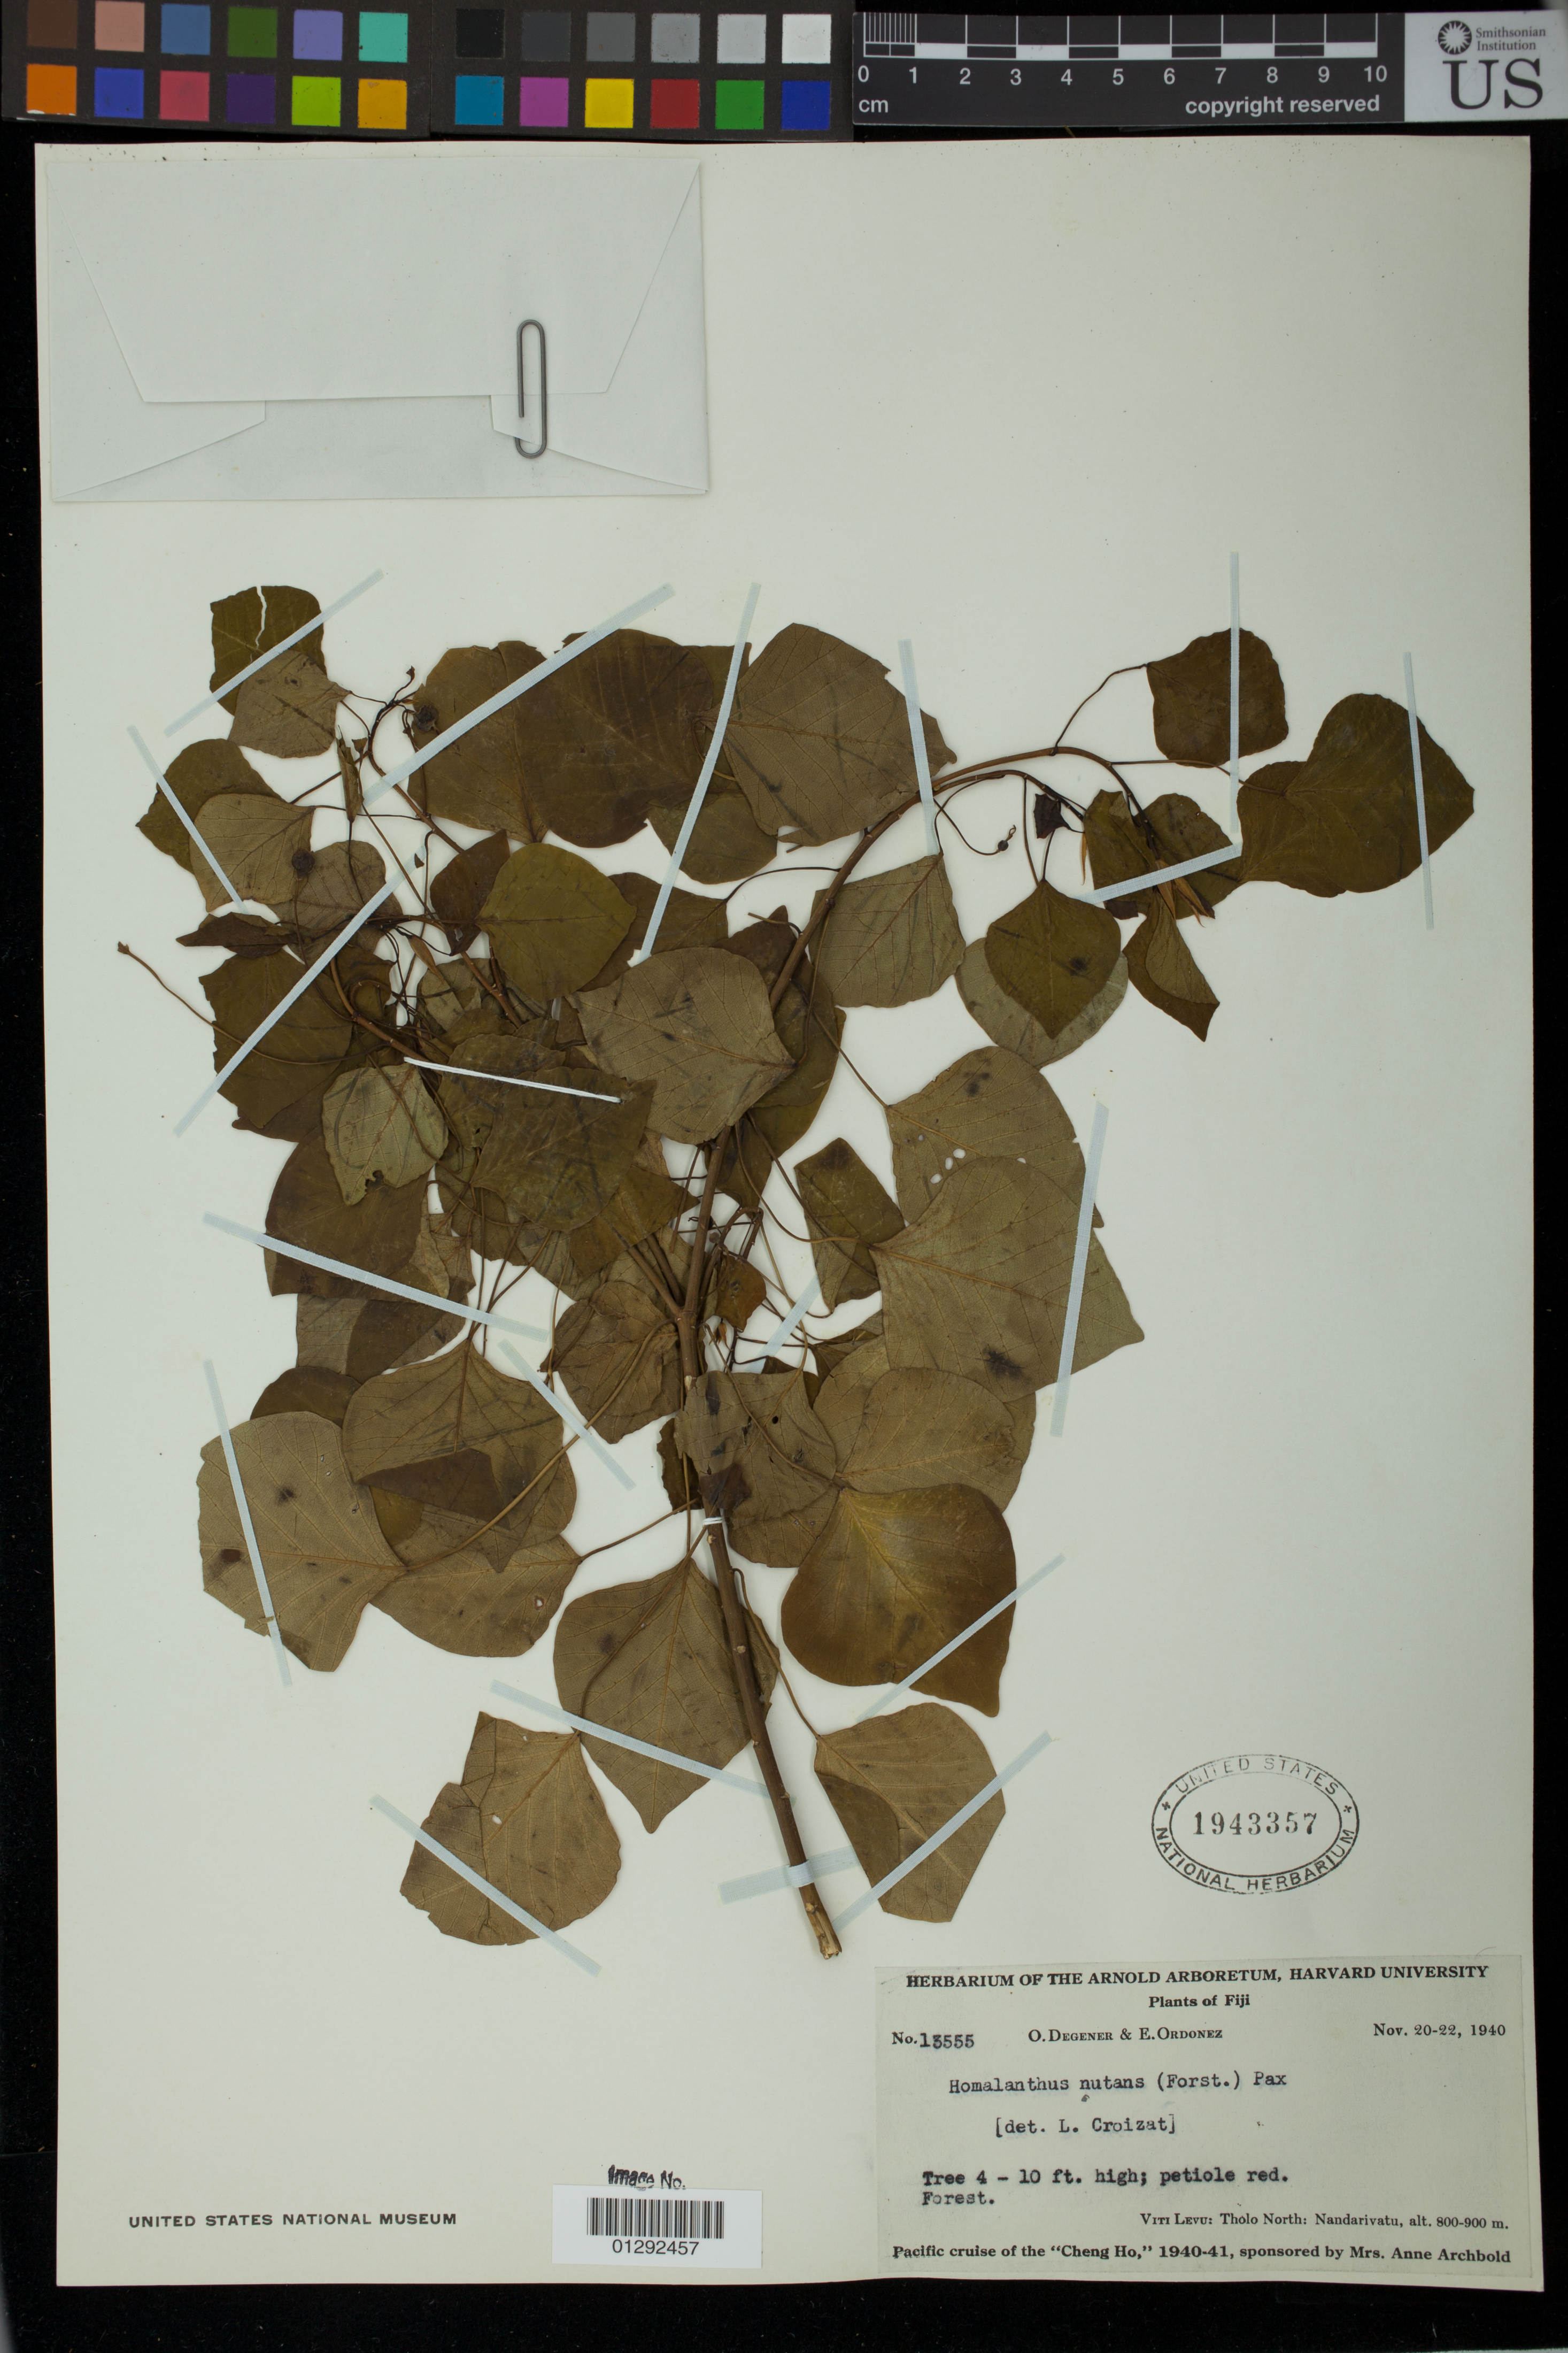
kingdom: Plantae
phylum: Tracheophyta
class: Magnoliopsida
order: Malpighiales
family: Euphorbiaceae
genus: Homalanthus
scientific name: Homalanthus nutans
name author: (G. Forst.) Guill.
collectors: O. Degener & E. Ordonez.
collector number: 13555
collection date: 1940-11-20/1940-11-22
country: Fiji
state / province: Western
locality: Viti Levu: Tholo North: Nandarivatu.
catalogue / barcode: US 1943357